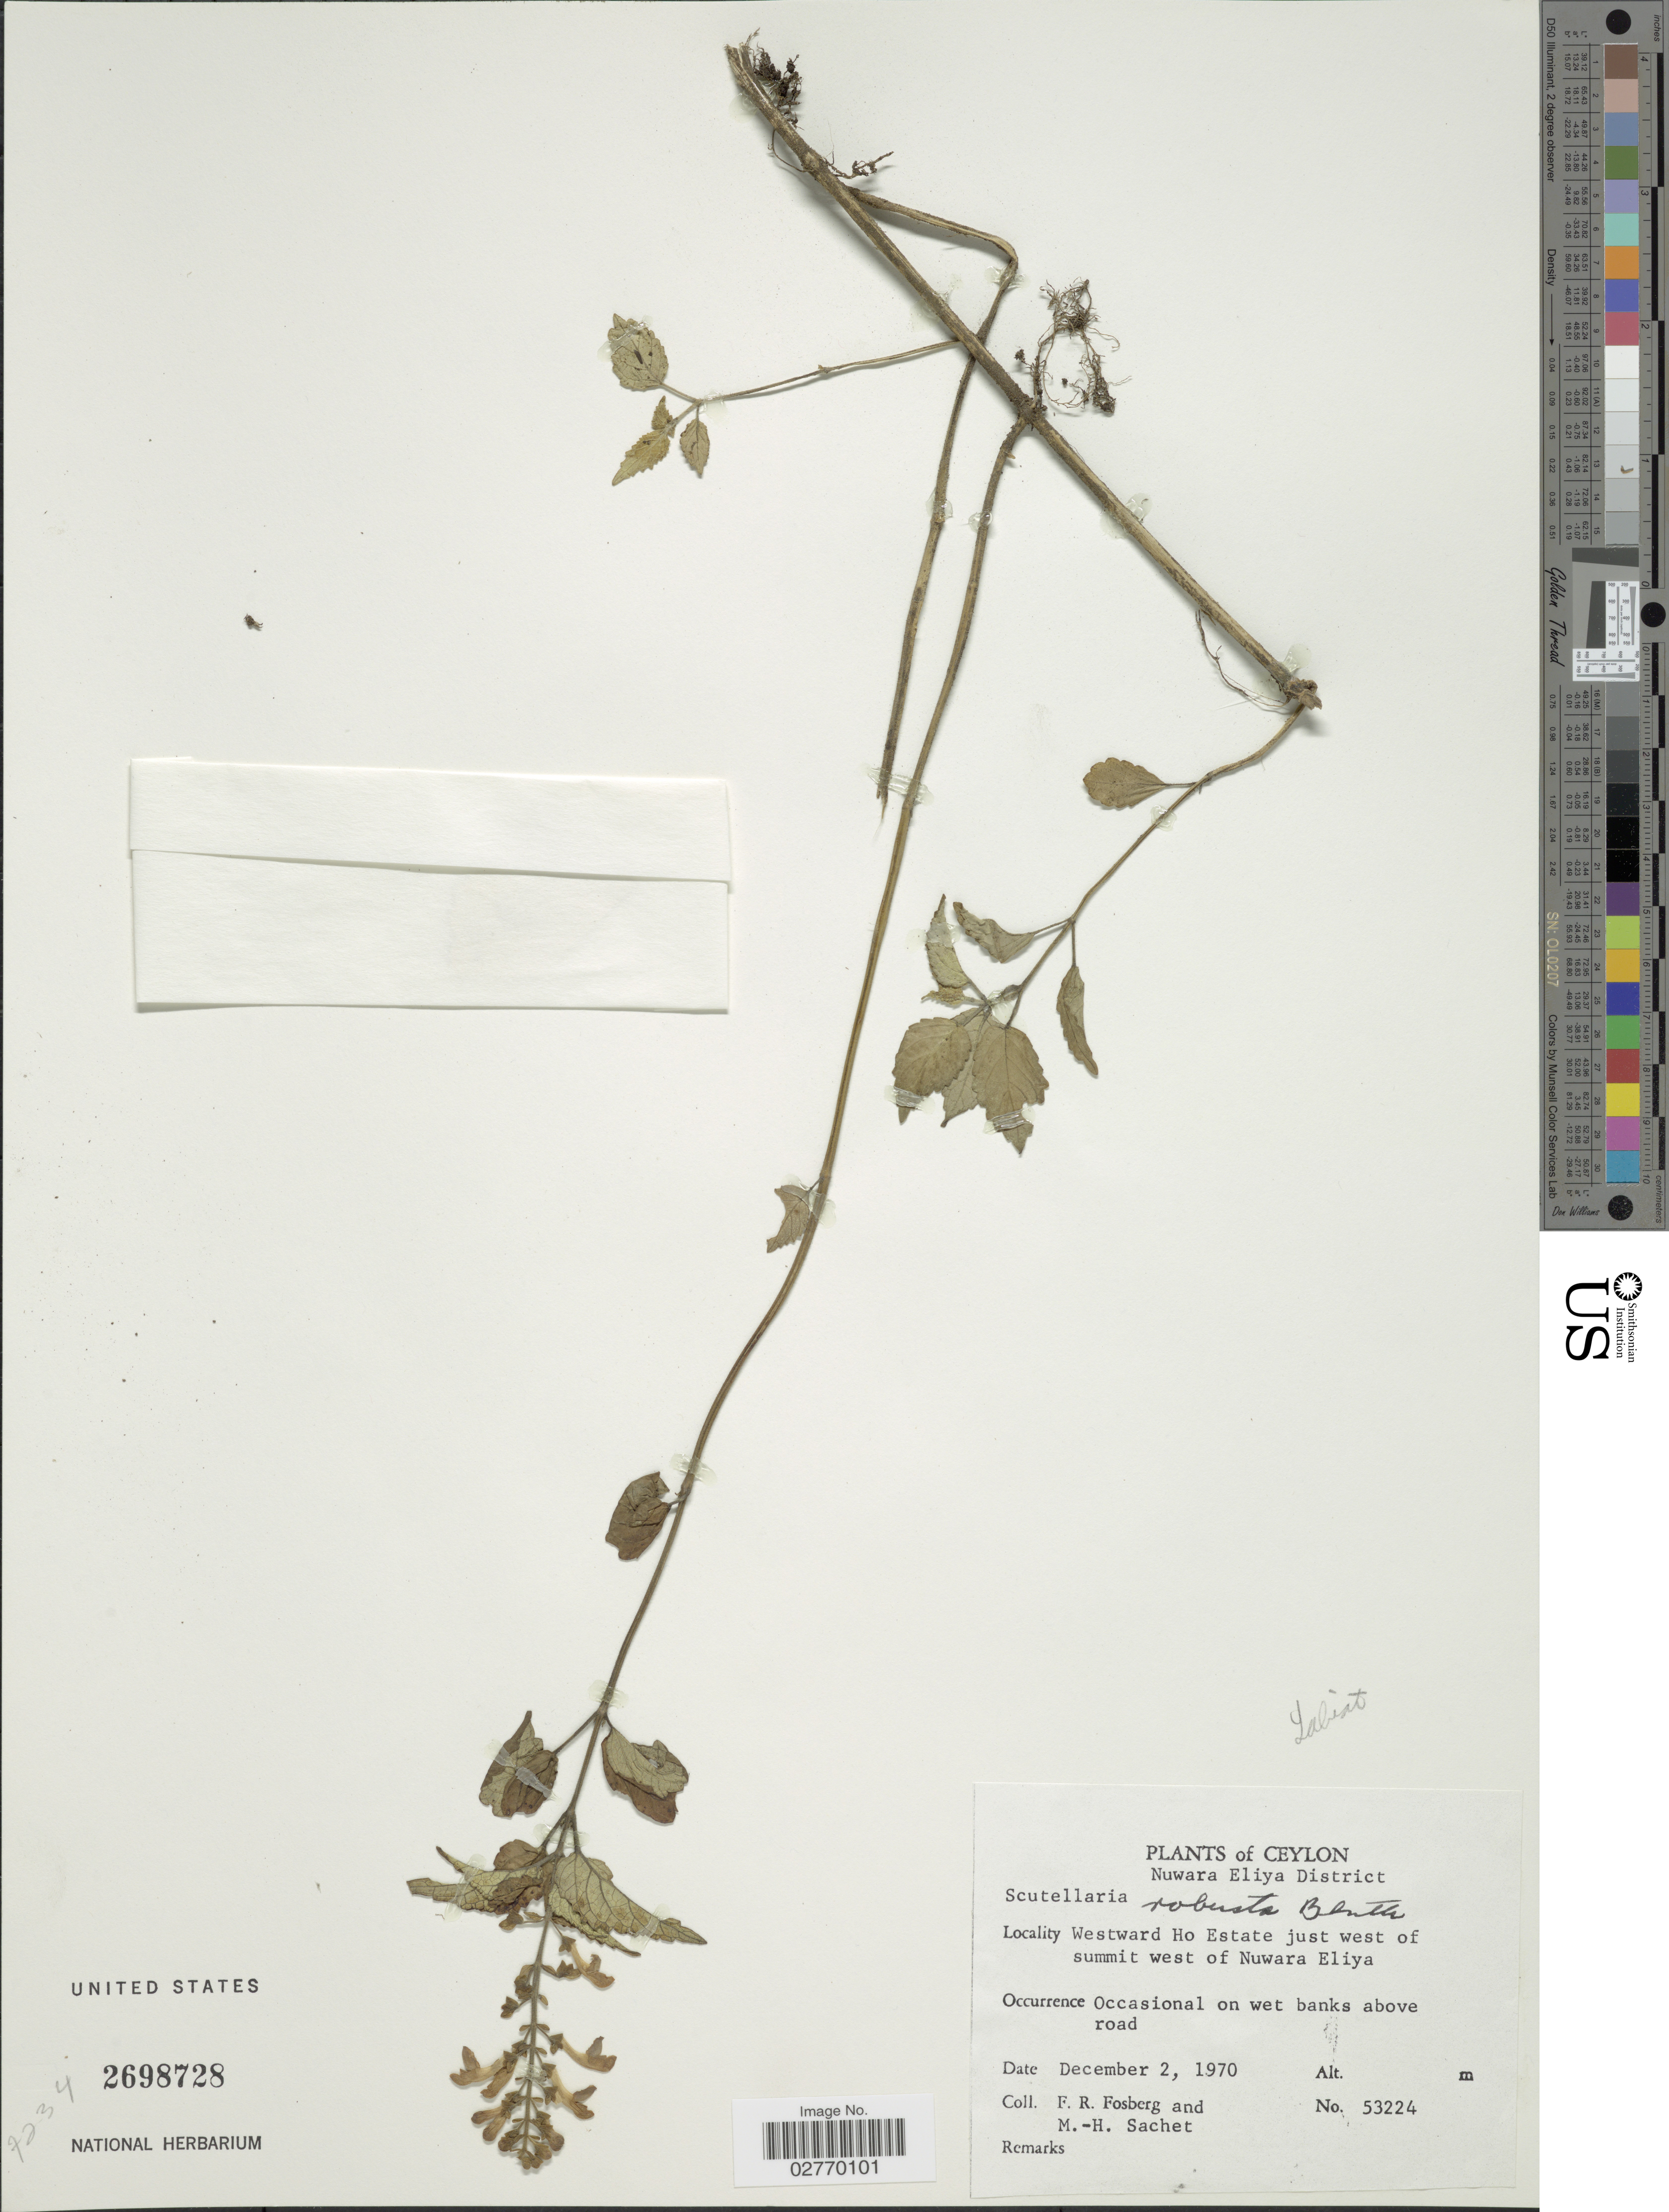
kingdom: Plantae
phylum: Tracheophyta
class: Magnoliopsida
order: Lamiales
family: Lamiaceae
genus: Scutellaria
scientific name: Scutellaria robusta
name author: Benth.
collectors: F. R. Fosberg & M.-H. Sachet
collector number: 53224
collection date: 1970-12-02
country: Sri Lanka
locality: Ceylon. Nuwara Eliya District. Westward Ho Estate just west of summit west of Nuwara Eliya.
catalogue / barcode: US 2698728